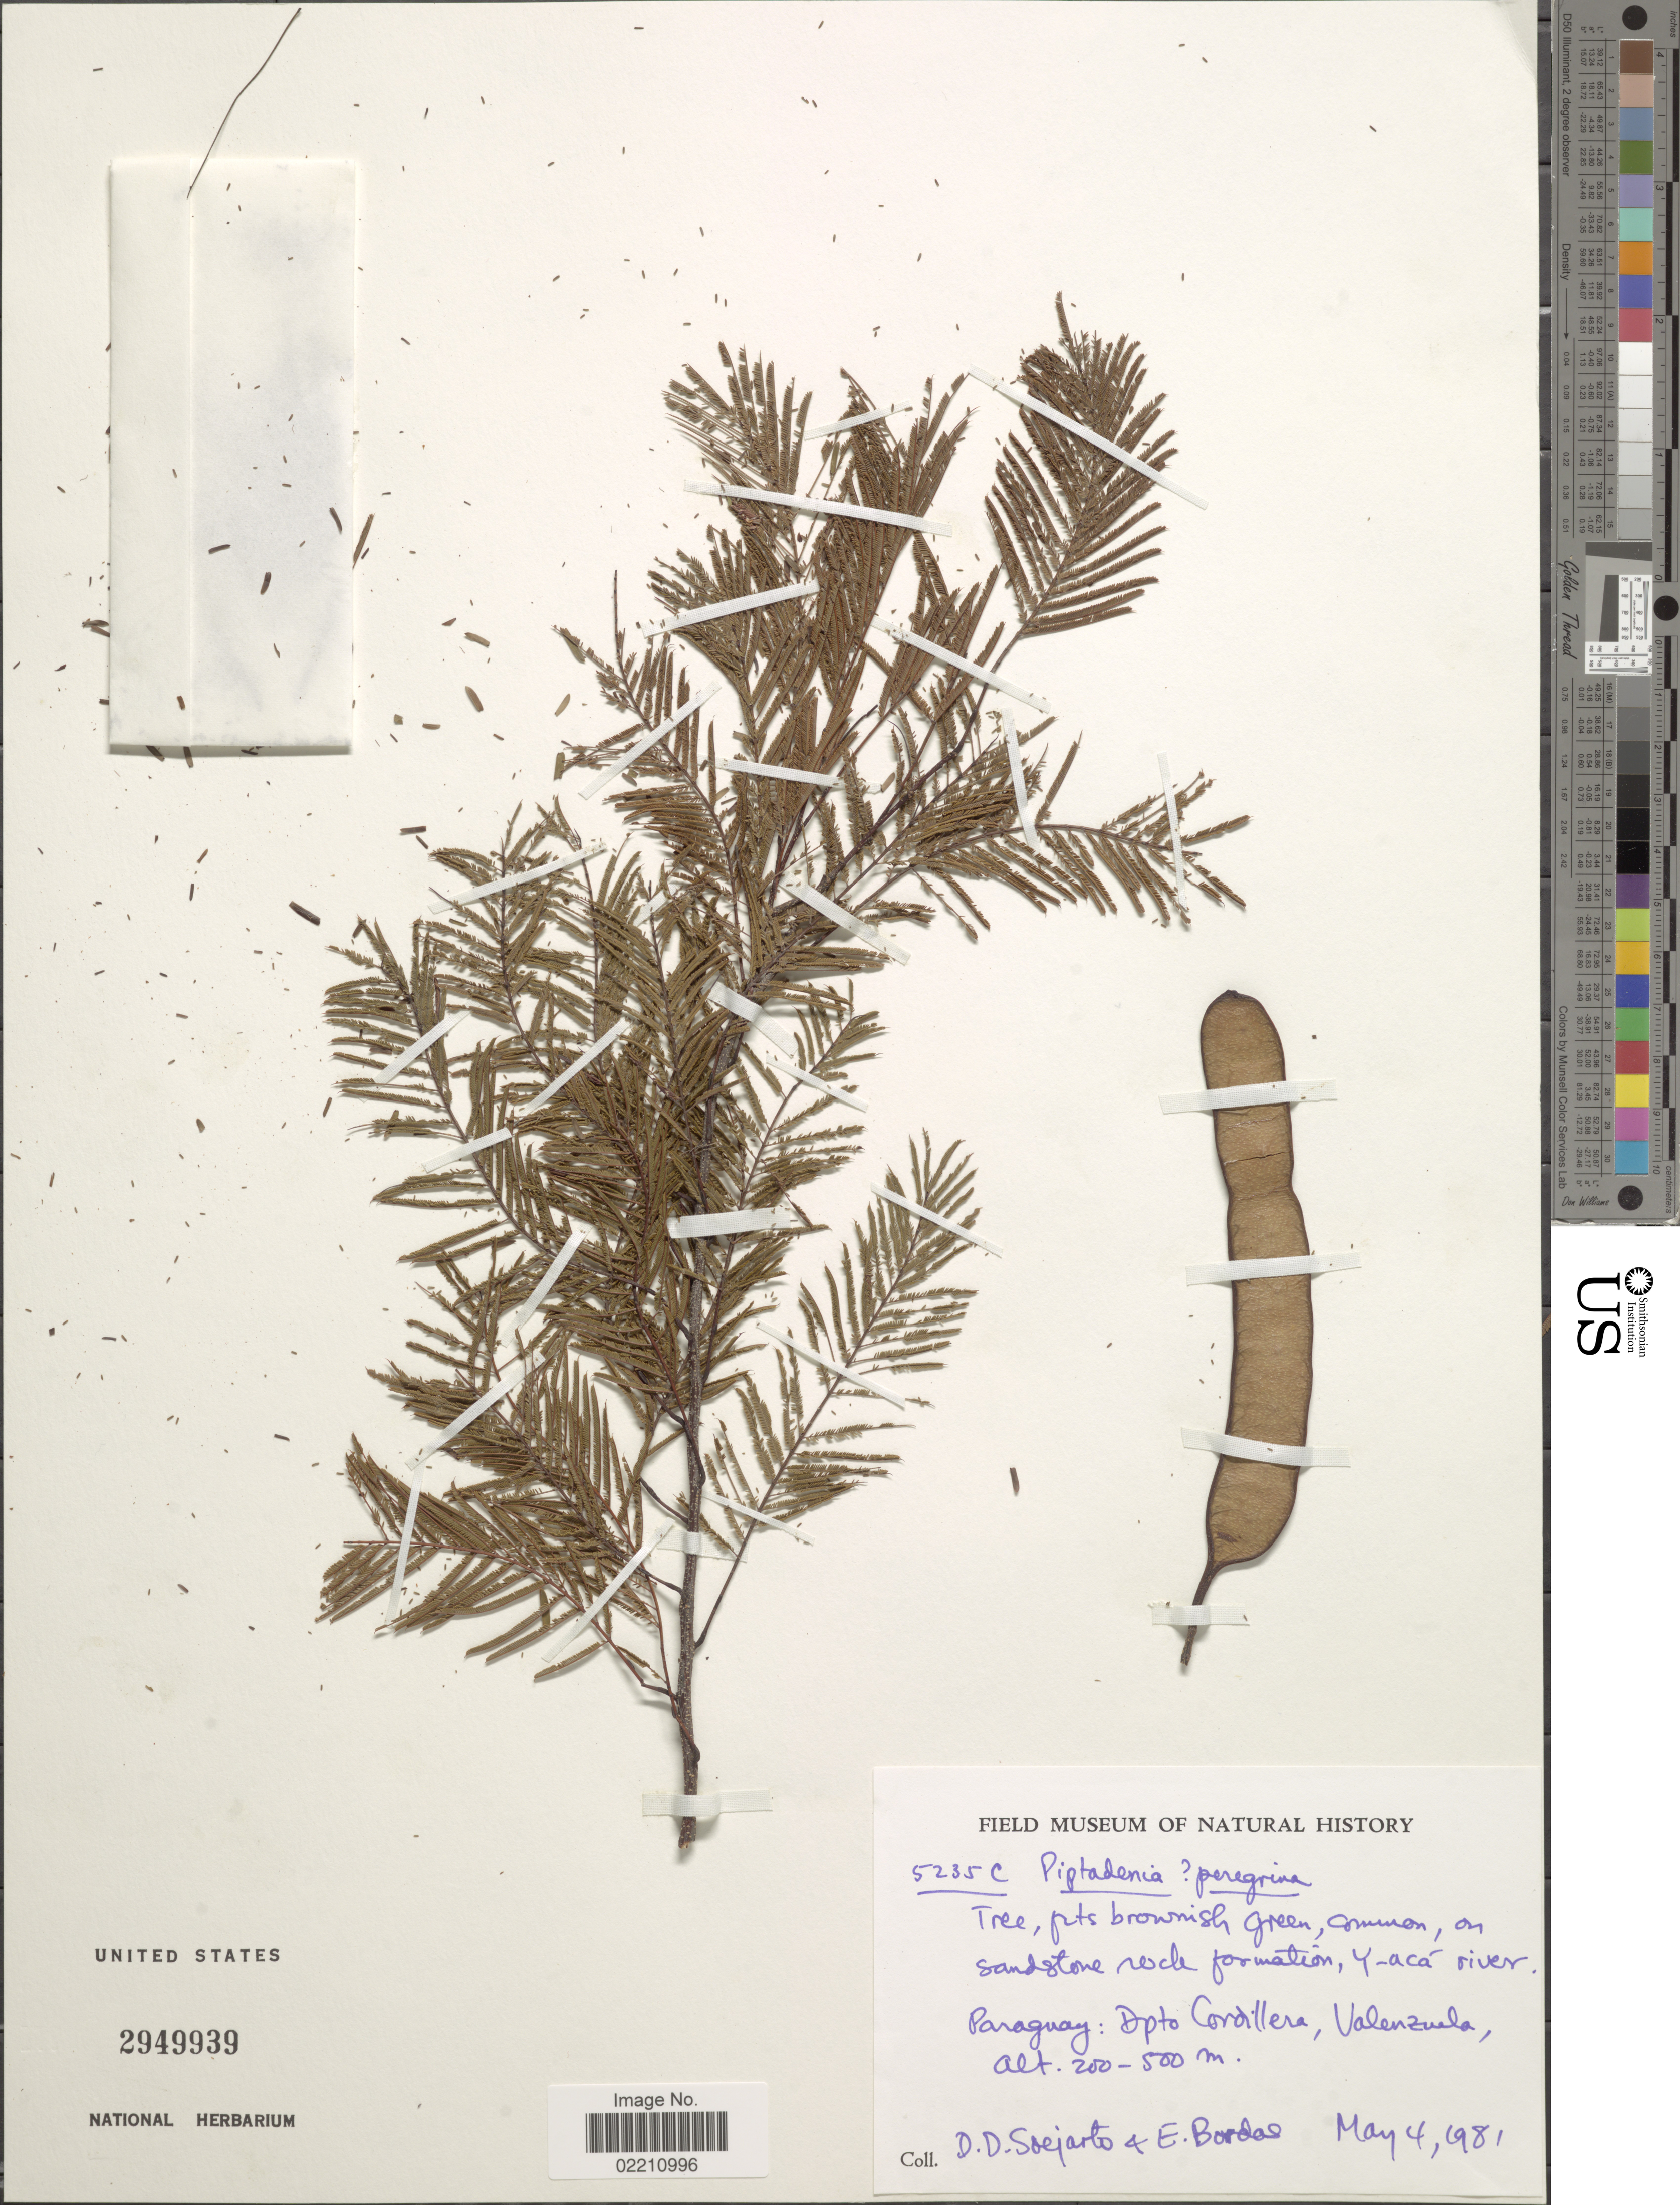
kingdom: Plantae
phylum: Tracheophyta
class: Magnoliopsida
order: Fabales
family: Fabaceae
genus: Anadenanthera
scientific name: Anadenanthera peregrina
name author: (L.) Speg.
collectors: E. Bordas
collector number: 5235C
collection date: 1981-05-04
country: Paraguay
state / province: Cordillera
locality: Valenzuela. Y-acá river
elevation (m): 200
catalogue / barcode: US 2949939